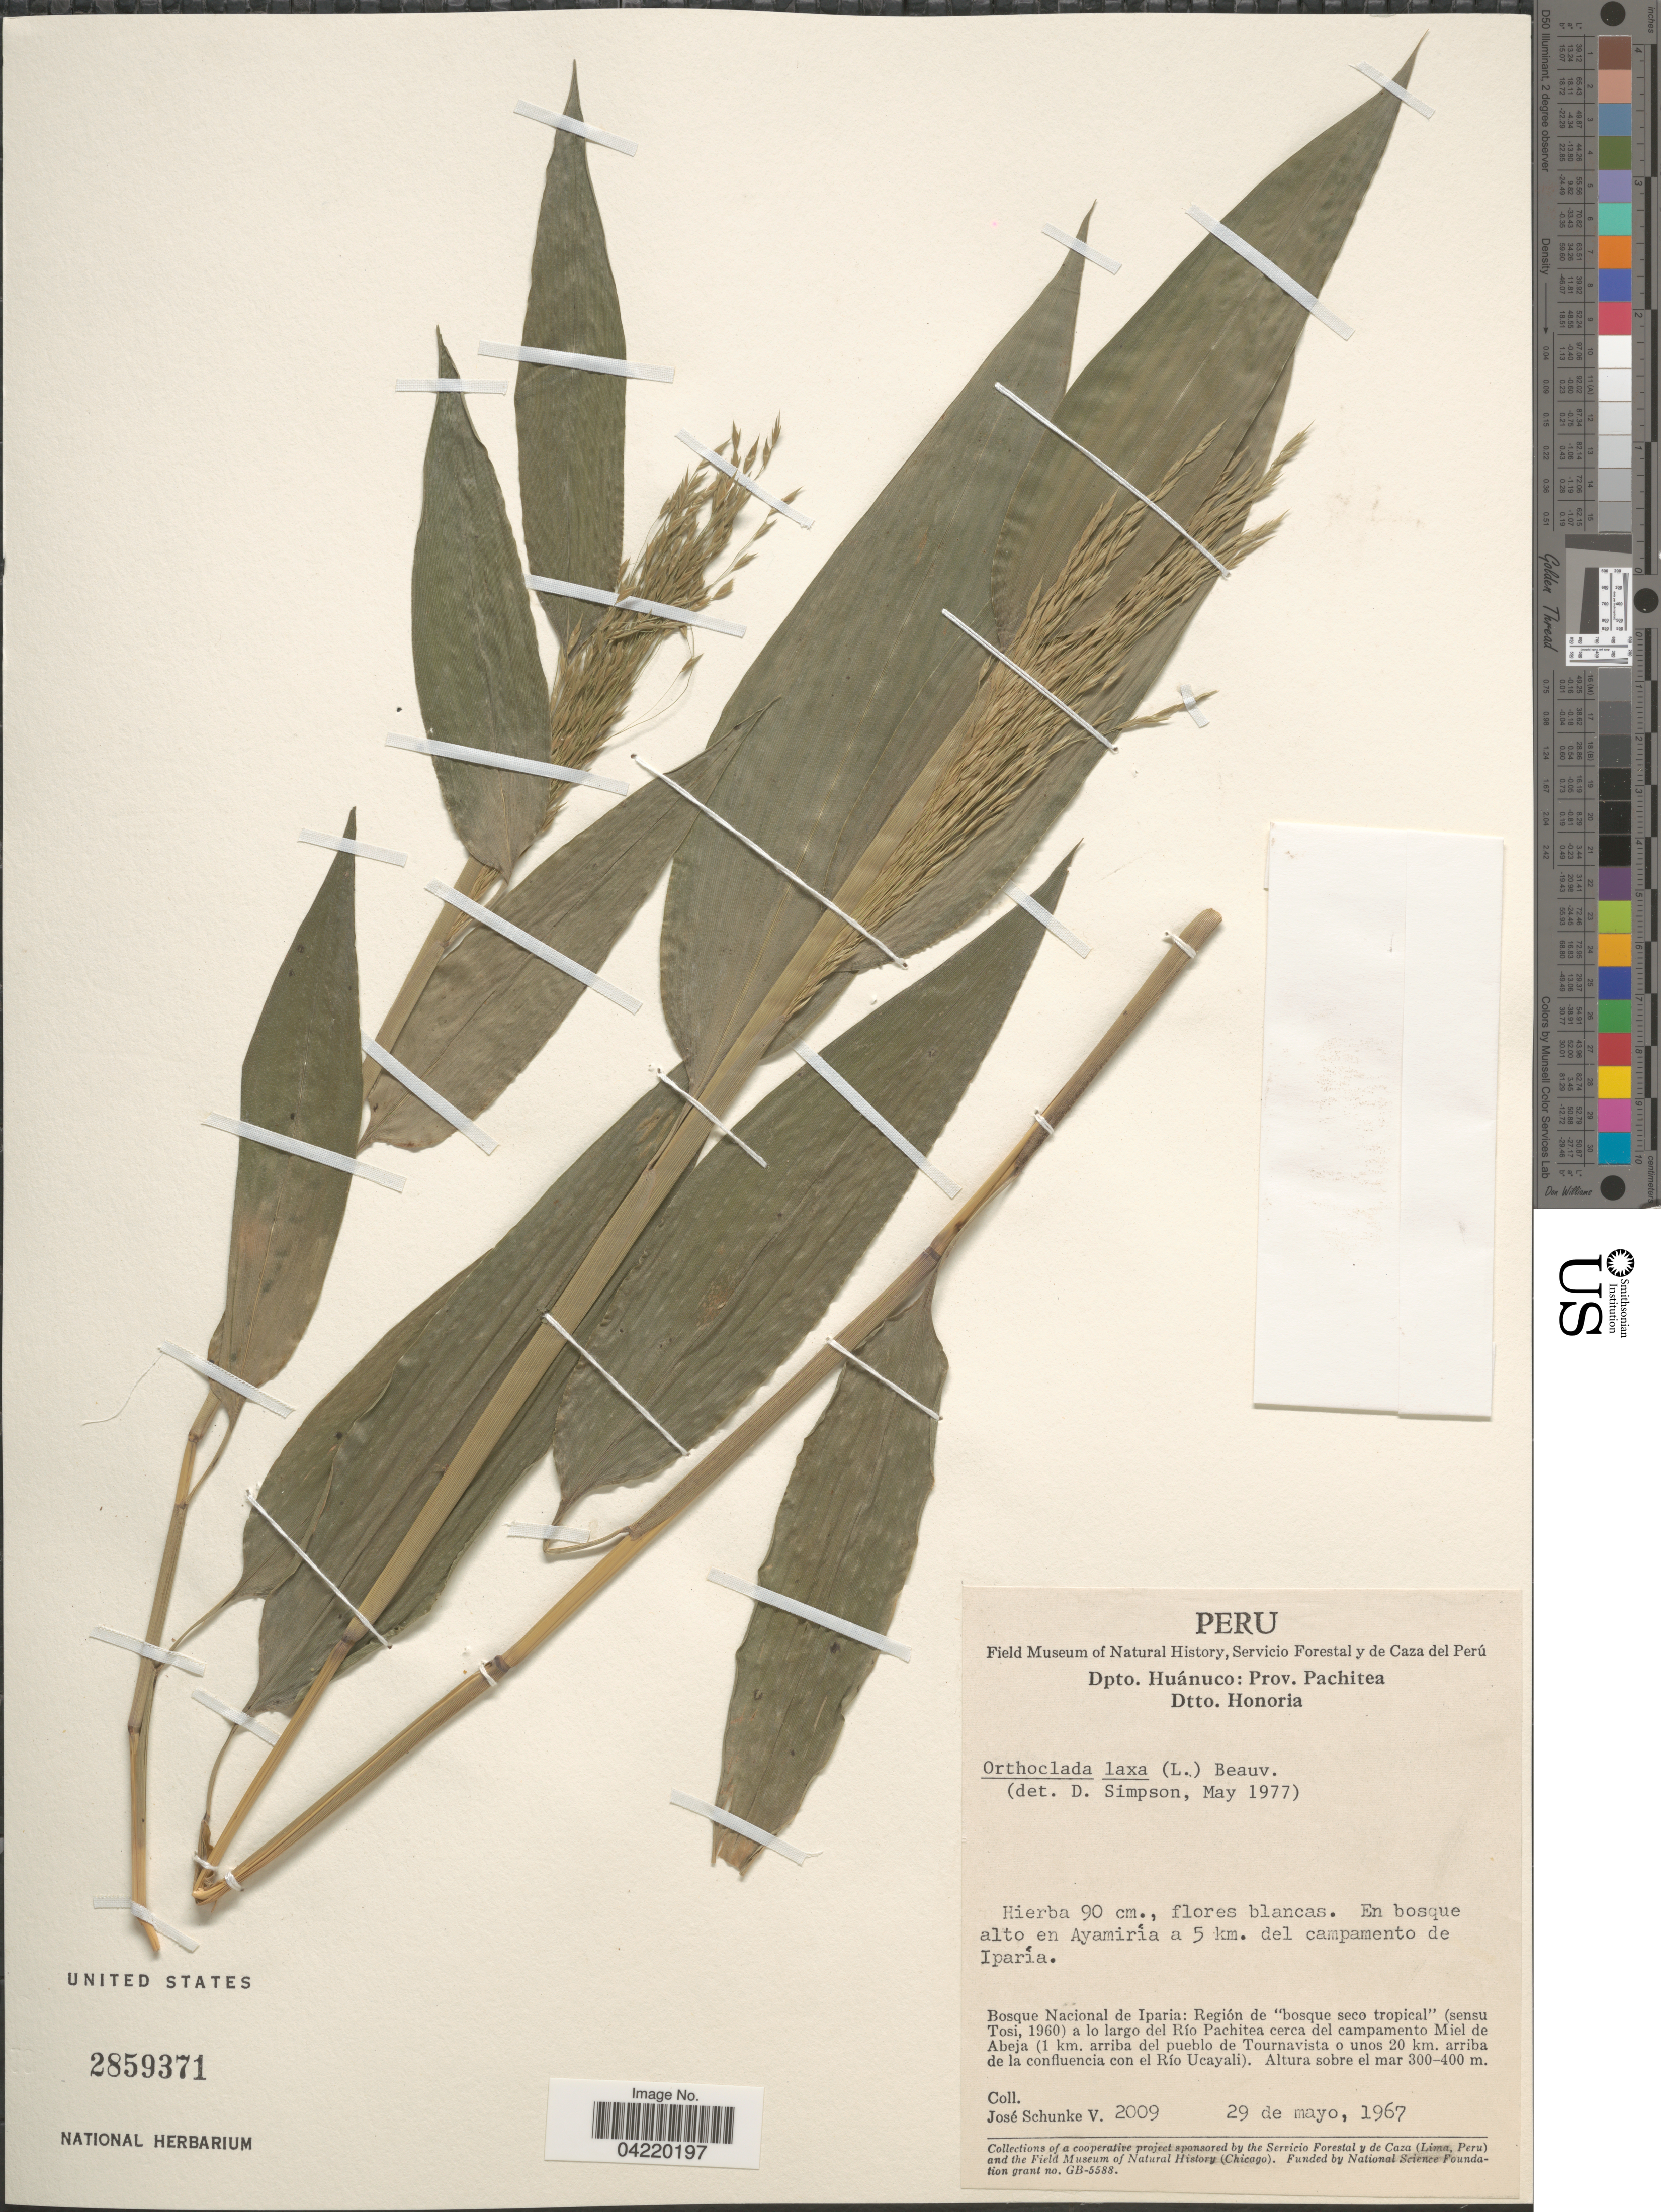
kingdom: Plantae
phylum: Tracheophyta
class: Liliopsida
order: Poales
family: Poaceae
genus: Orthoclada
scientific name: Orthoclada laxa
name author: P. Beauv.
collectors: J. Schunke Vigo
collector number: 2009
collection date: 1967-05-29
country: Peru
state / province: Huánuco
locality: Dpto. Huánuco: Prov. Pachitea. Dtto. Honoria. En bosque alto en Ayamiria a 5 km. del campamento de Iparía. Bosque Nacional de Iparia: Región de "bosque seco tropical" (sensu Tosi, 1960) a lo largo del Río Pachitea cerca del campamento Miel de Abeja (1 km. arriba del pueblo de Tournavista o unos 20 km. arriba de la confluencia con el Río Ucayali).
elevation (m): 300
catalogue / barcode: US 2859371